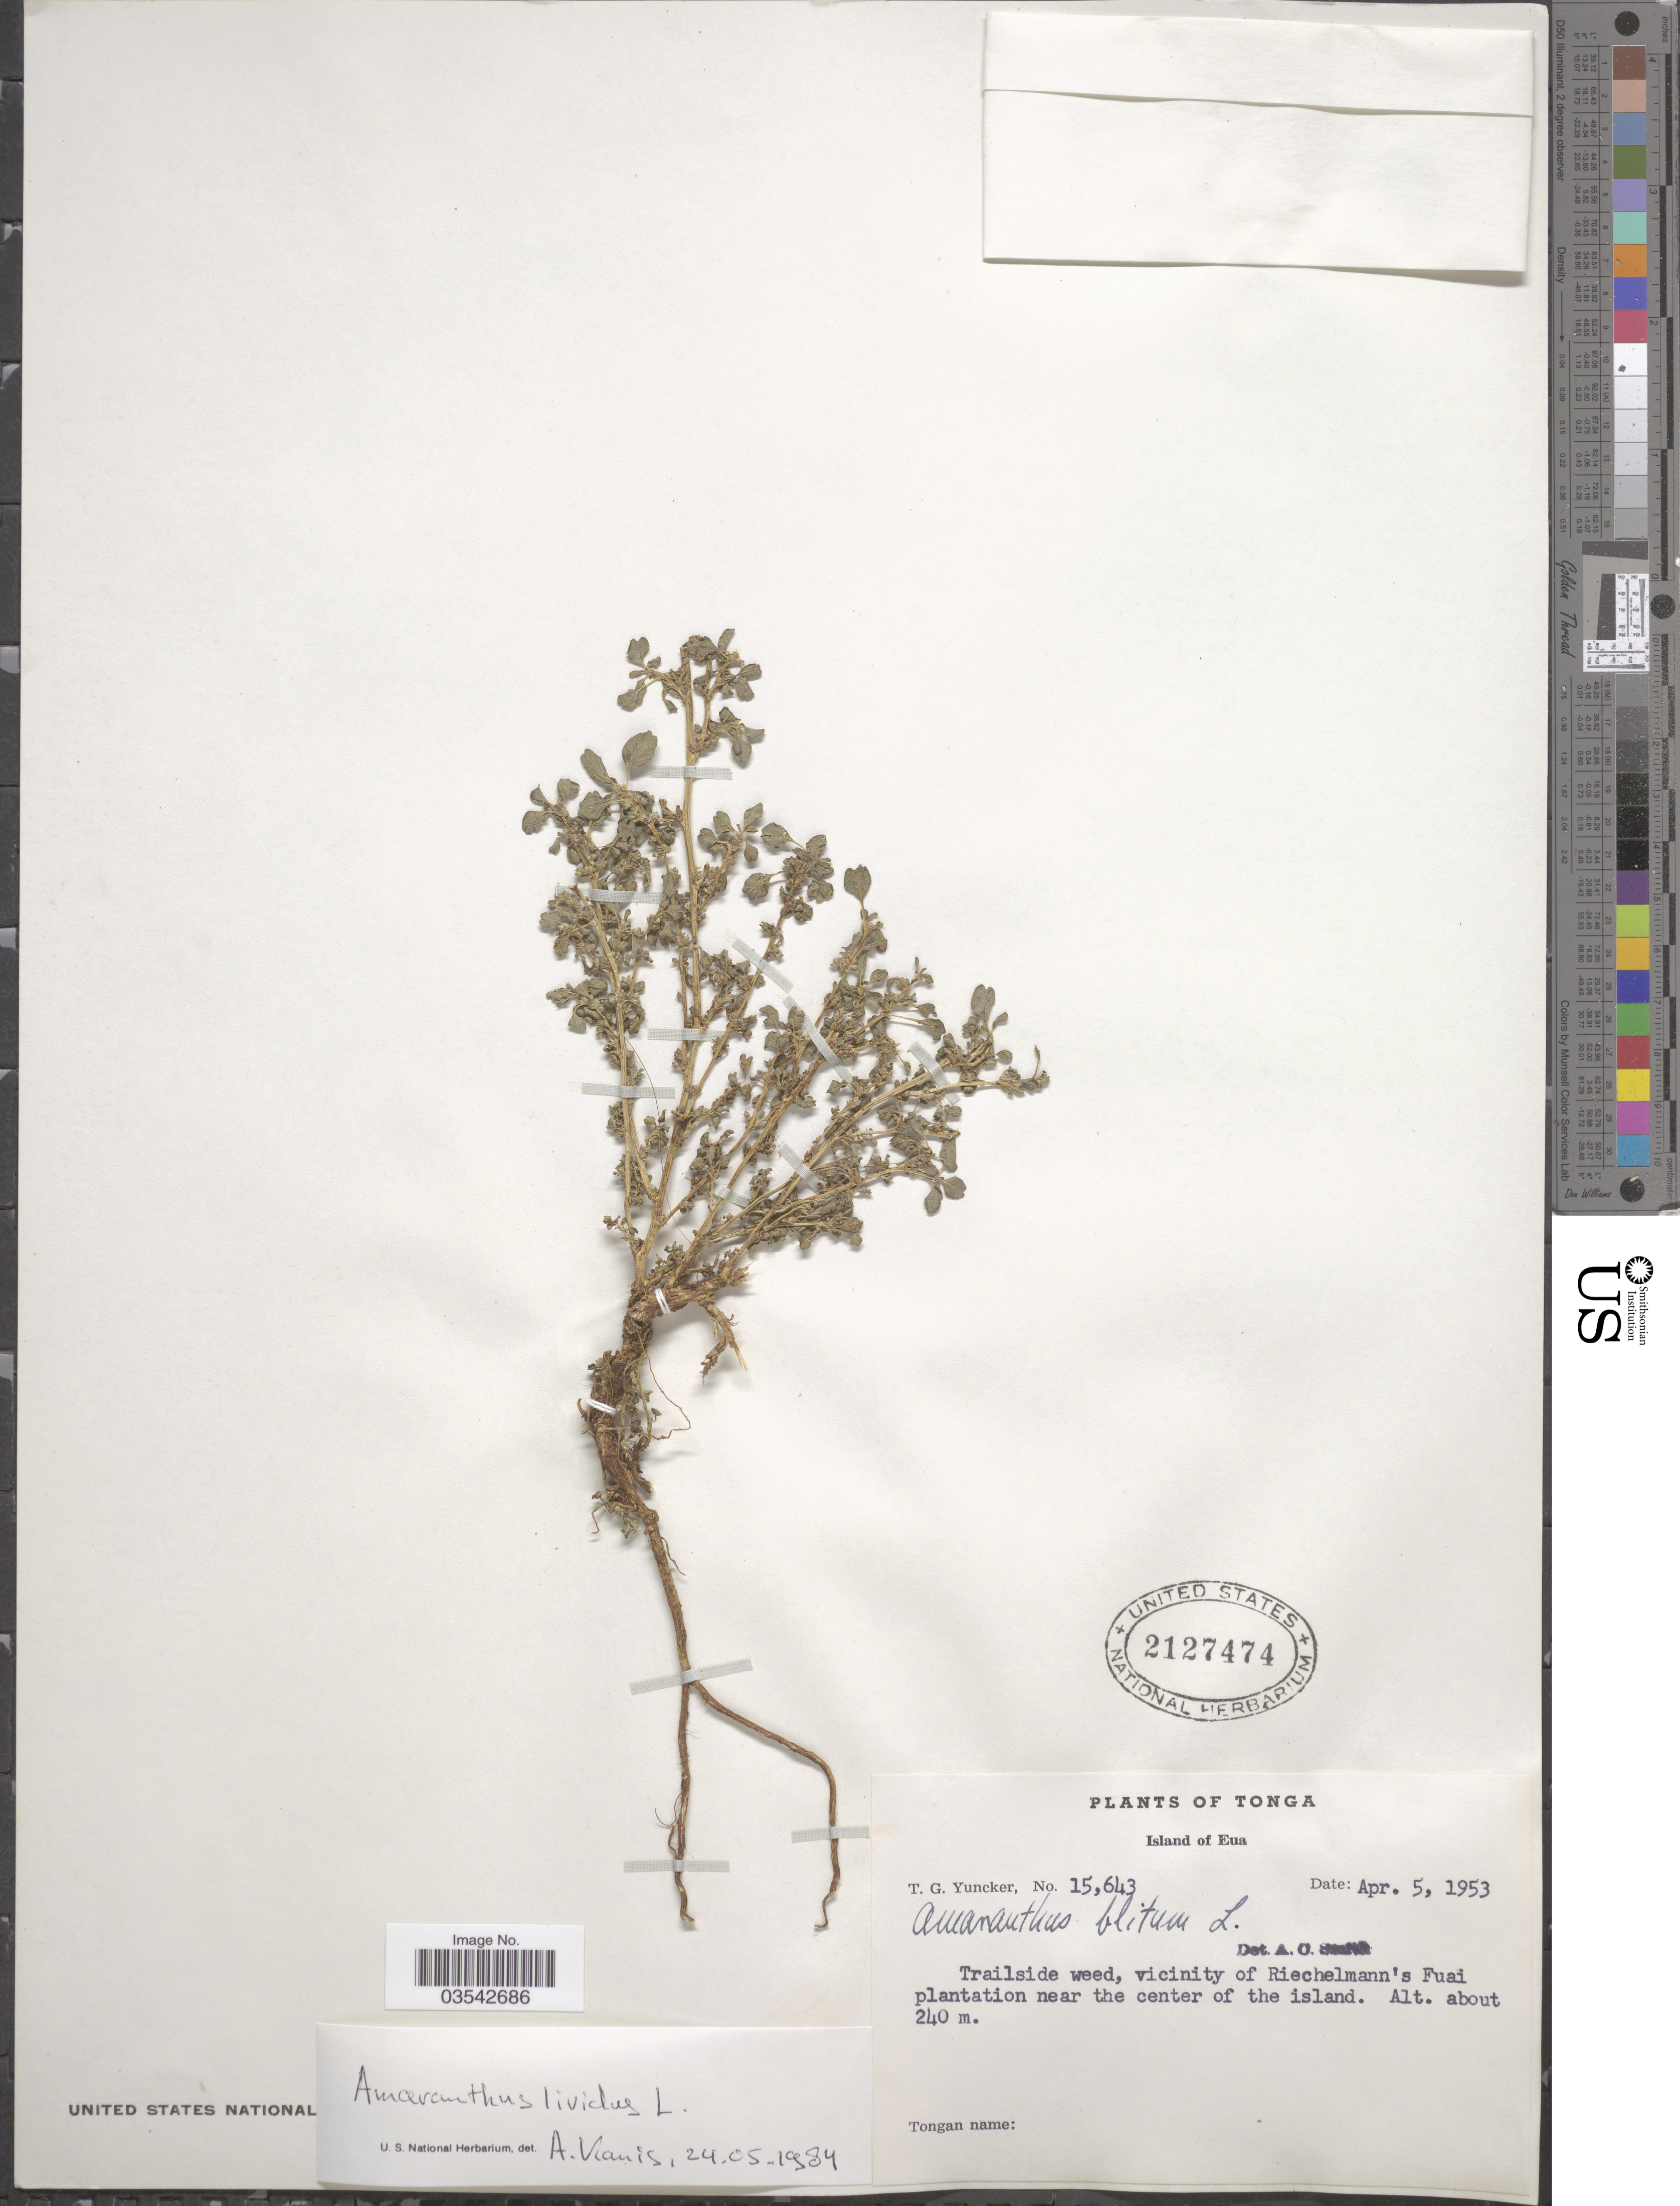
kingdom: Plantae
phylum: Tracheophyta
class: Magnoliopsida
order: Caryophyllales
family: Amaranthaceae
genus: Amaranthus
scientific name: Amaranthus lividus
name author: L.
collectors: T. G. Yuncker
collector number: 15643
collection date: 1953-04-05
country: Tonga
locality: Island of Eua. Vicinity of Riechelmann's Fuai plantation near the center of the island.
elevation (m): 240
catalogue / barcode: US 2127474